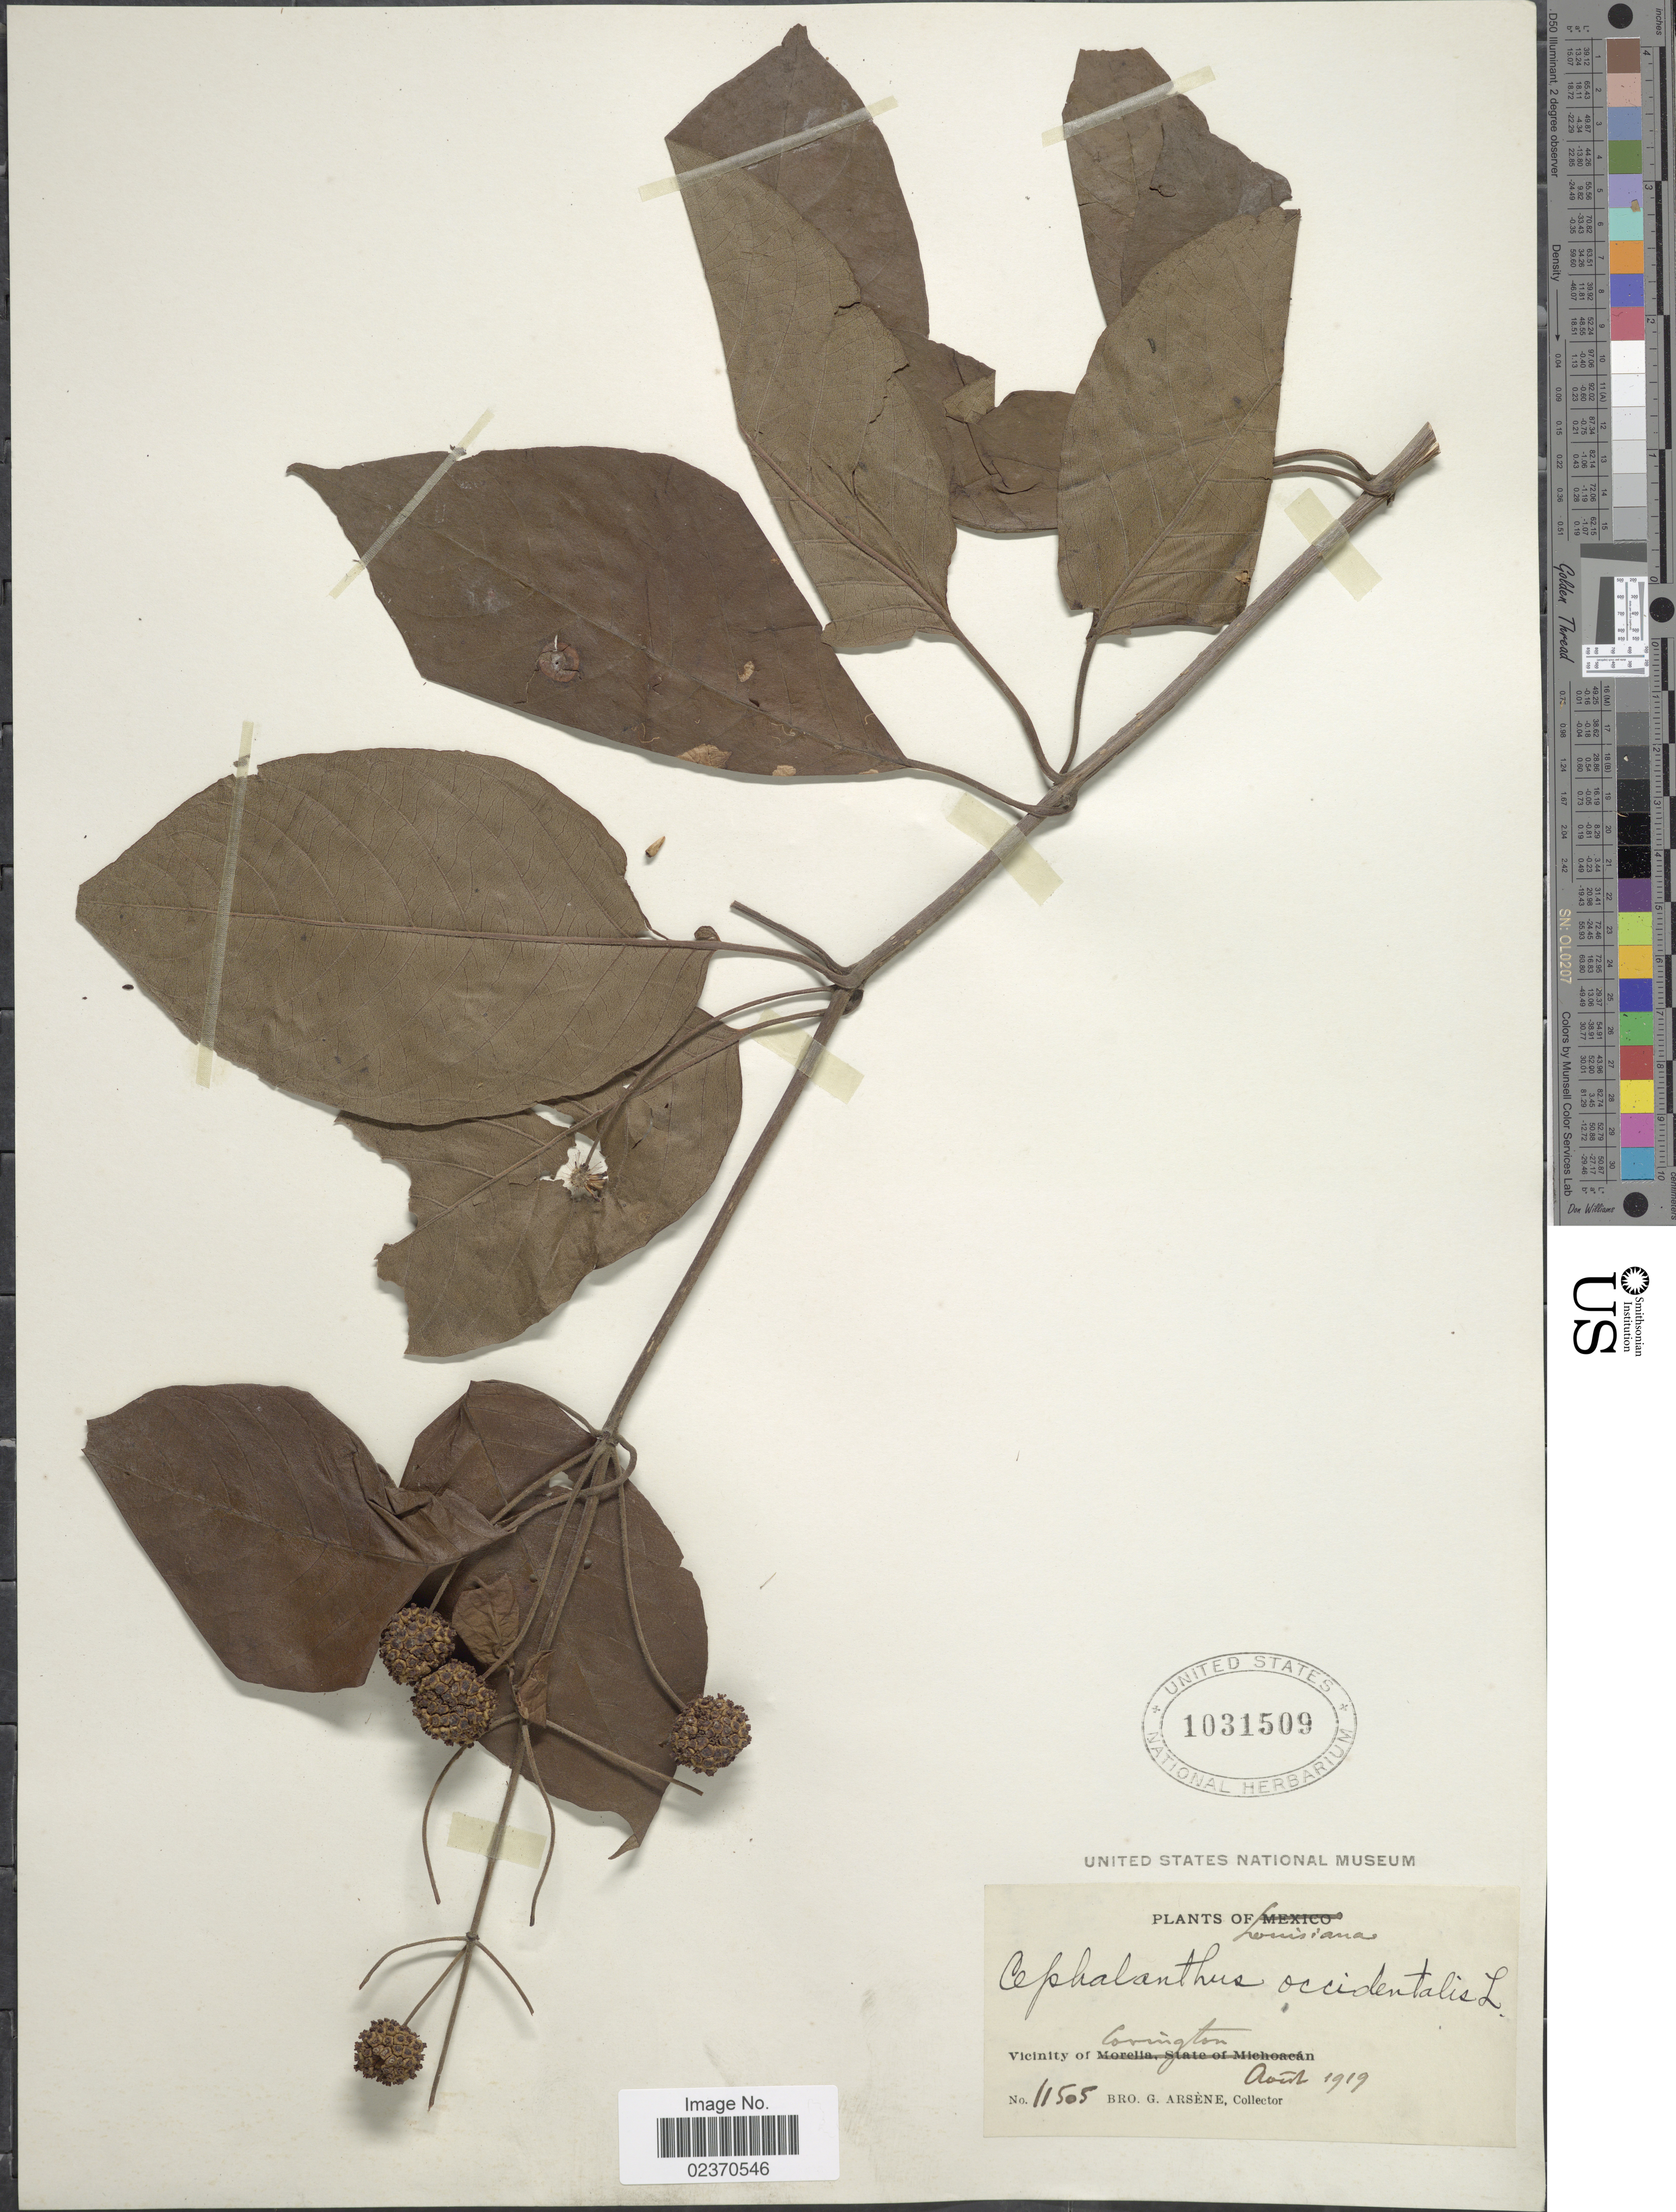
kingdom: Plantae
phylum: Tracheophyta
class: Magnoliopsida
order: Gentianales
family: Rubiaceae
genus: Cephalanthus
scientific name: Cephalanthus occidentalis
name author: L.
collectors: Bro. G. Arsène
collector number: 11505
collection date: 1919-08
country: United States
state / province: Louisiana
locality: Vicinity of Covington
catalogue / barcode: US 1031509